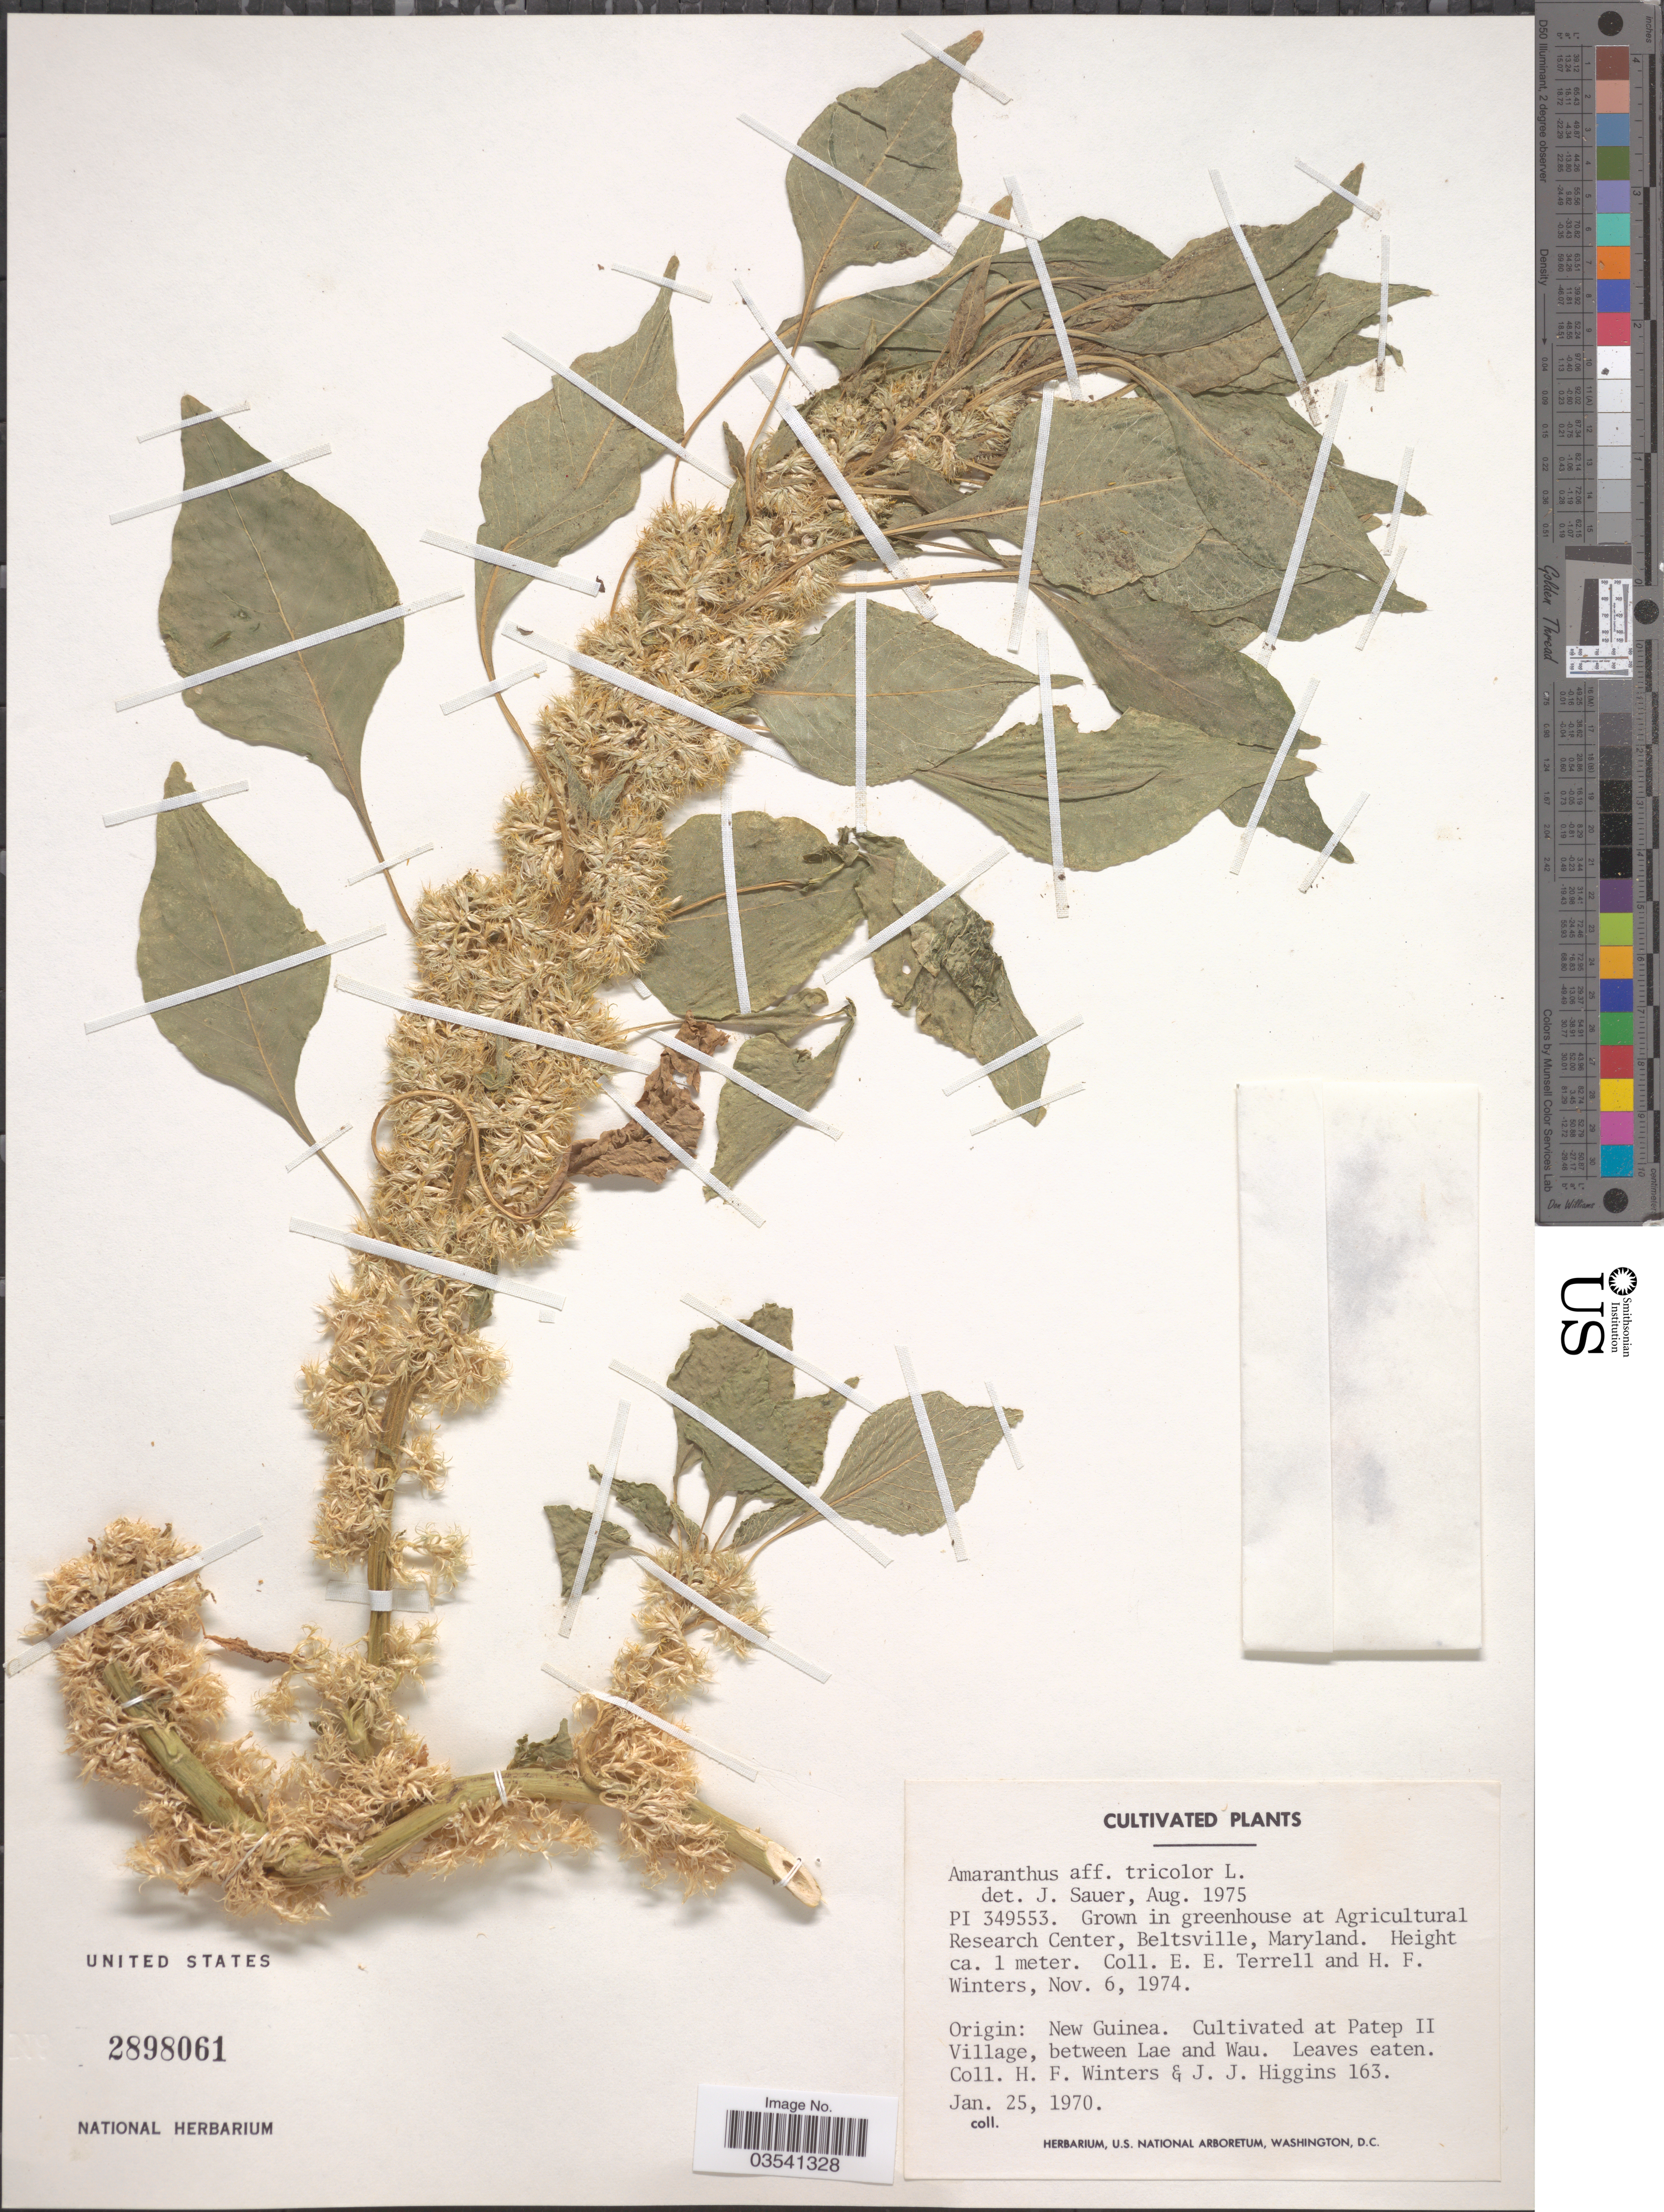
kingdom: Plantae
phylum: Tracheophyta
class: Magnoliopsida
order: Caryophyllales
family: Amaranthaceae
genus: Amaranthus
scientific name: Amaranthus gangeticus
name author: L.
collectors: E. E. Terrell & H. Winters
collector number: PI 349553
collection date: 1974-11-06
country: United States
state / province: Maryland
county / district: Prince George's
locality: Grown in greenhouse at Agricultural Research Center, Beltsville.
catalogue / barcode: US 2898061